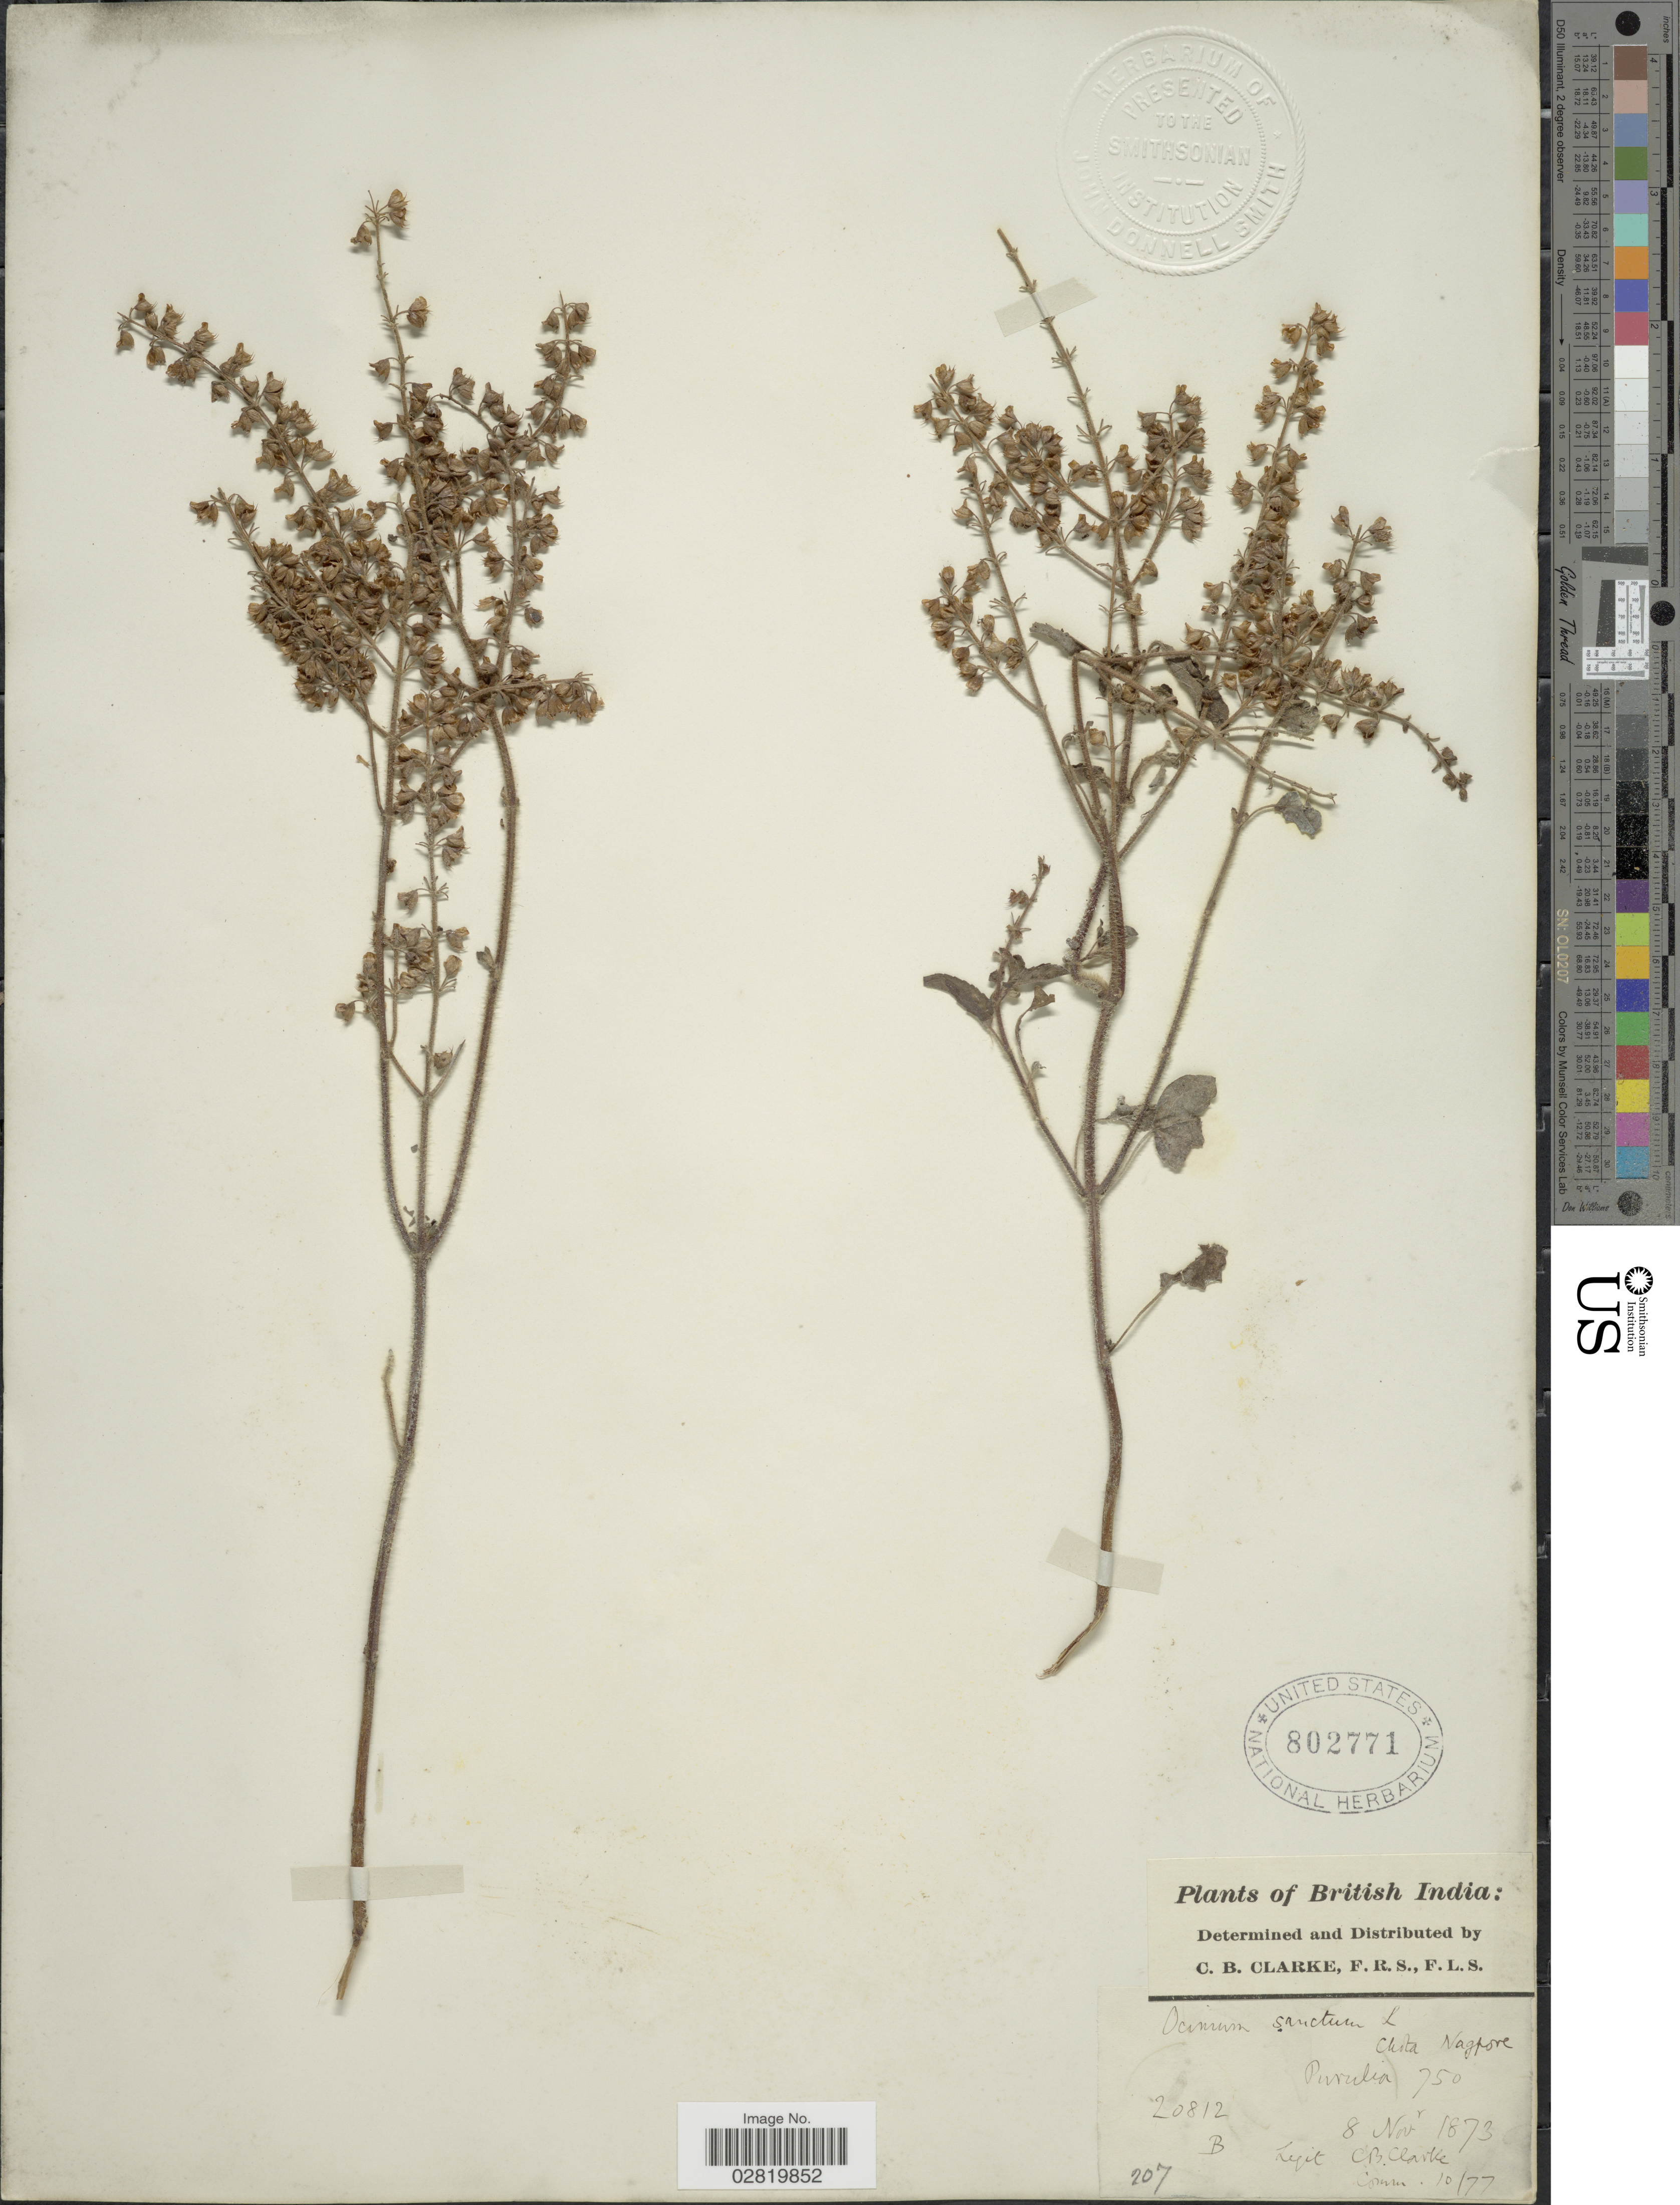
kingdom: Plantae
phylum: Tracheophyta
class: Magnoliopsida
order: Lamiales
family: Lamiaceae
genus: Ocimum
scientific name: Ocimum sanctum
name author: L.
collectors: C. B. Clarke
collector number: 20812 B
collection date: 1873-11-08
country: India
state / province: West Bengal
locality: British India, Purulia.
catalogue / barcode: US 802771